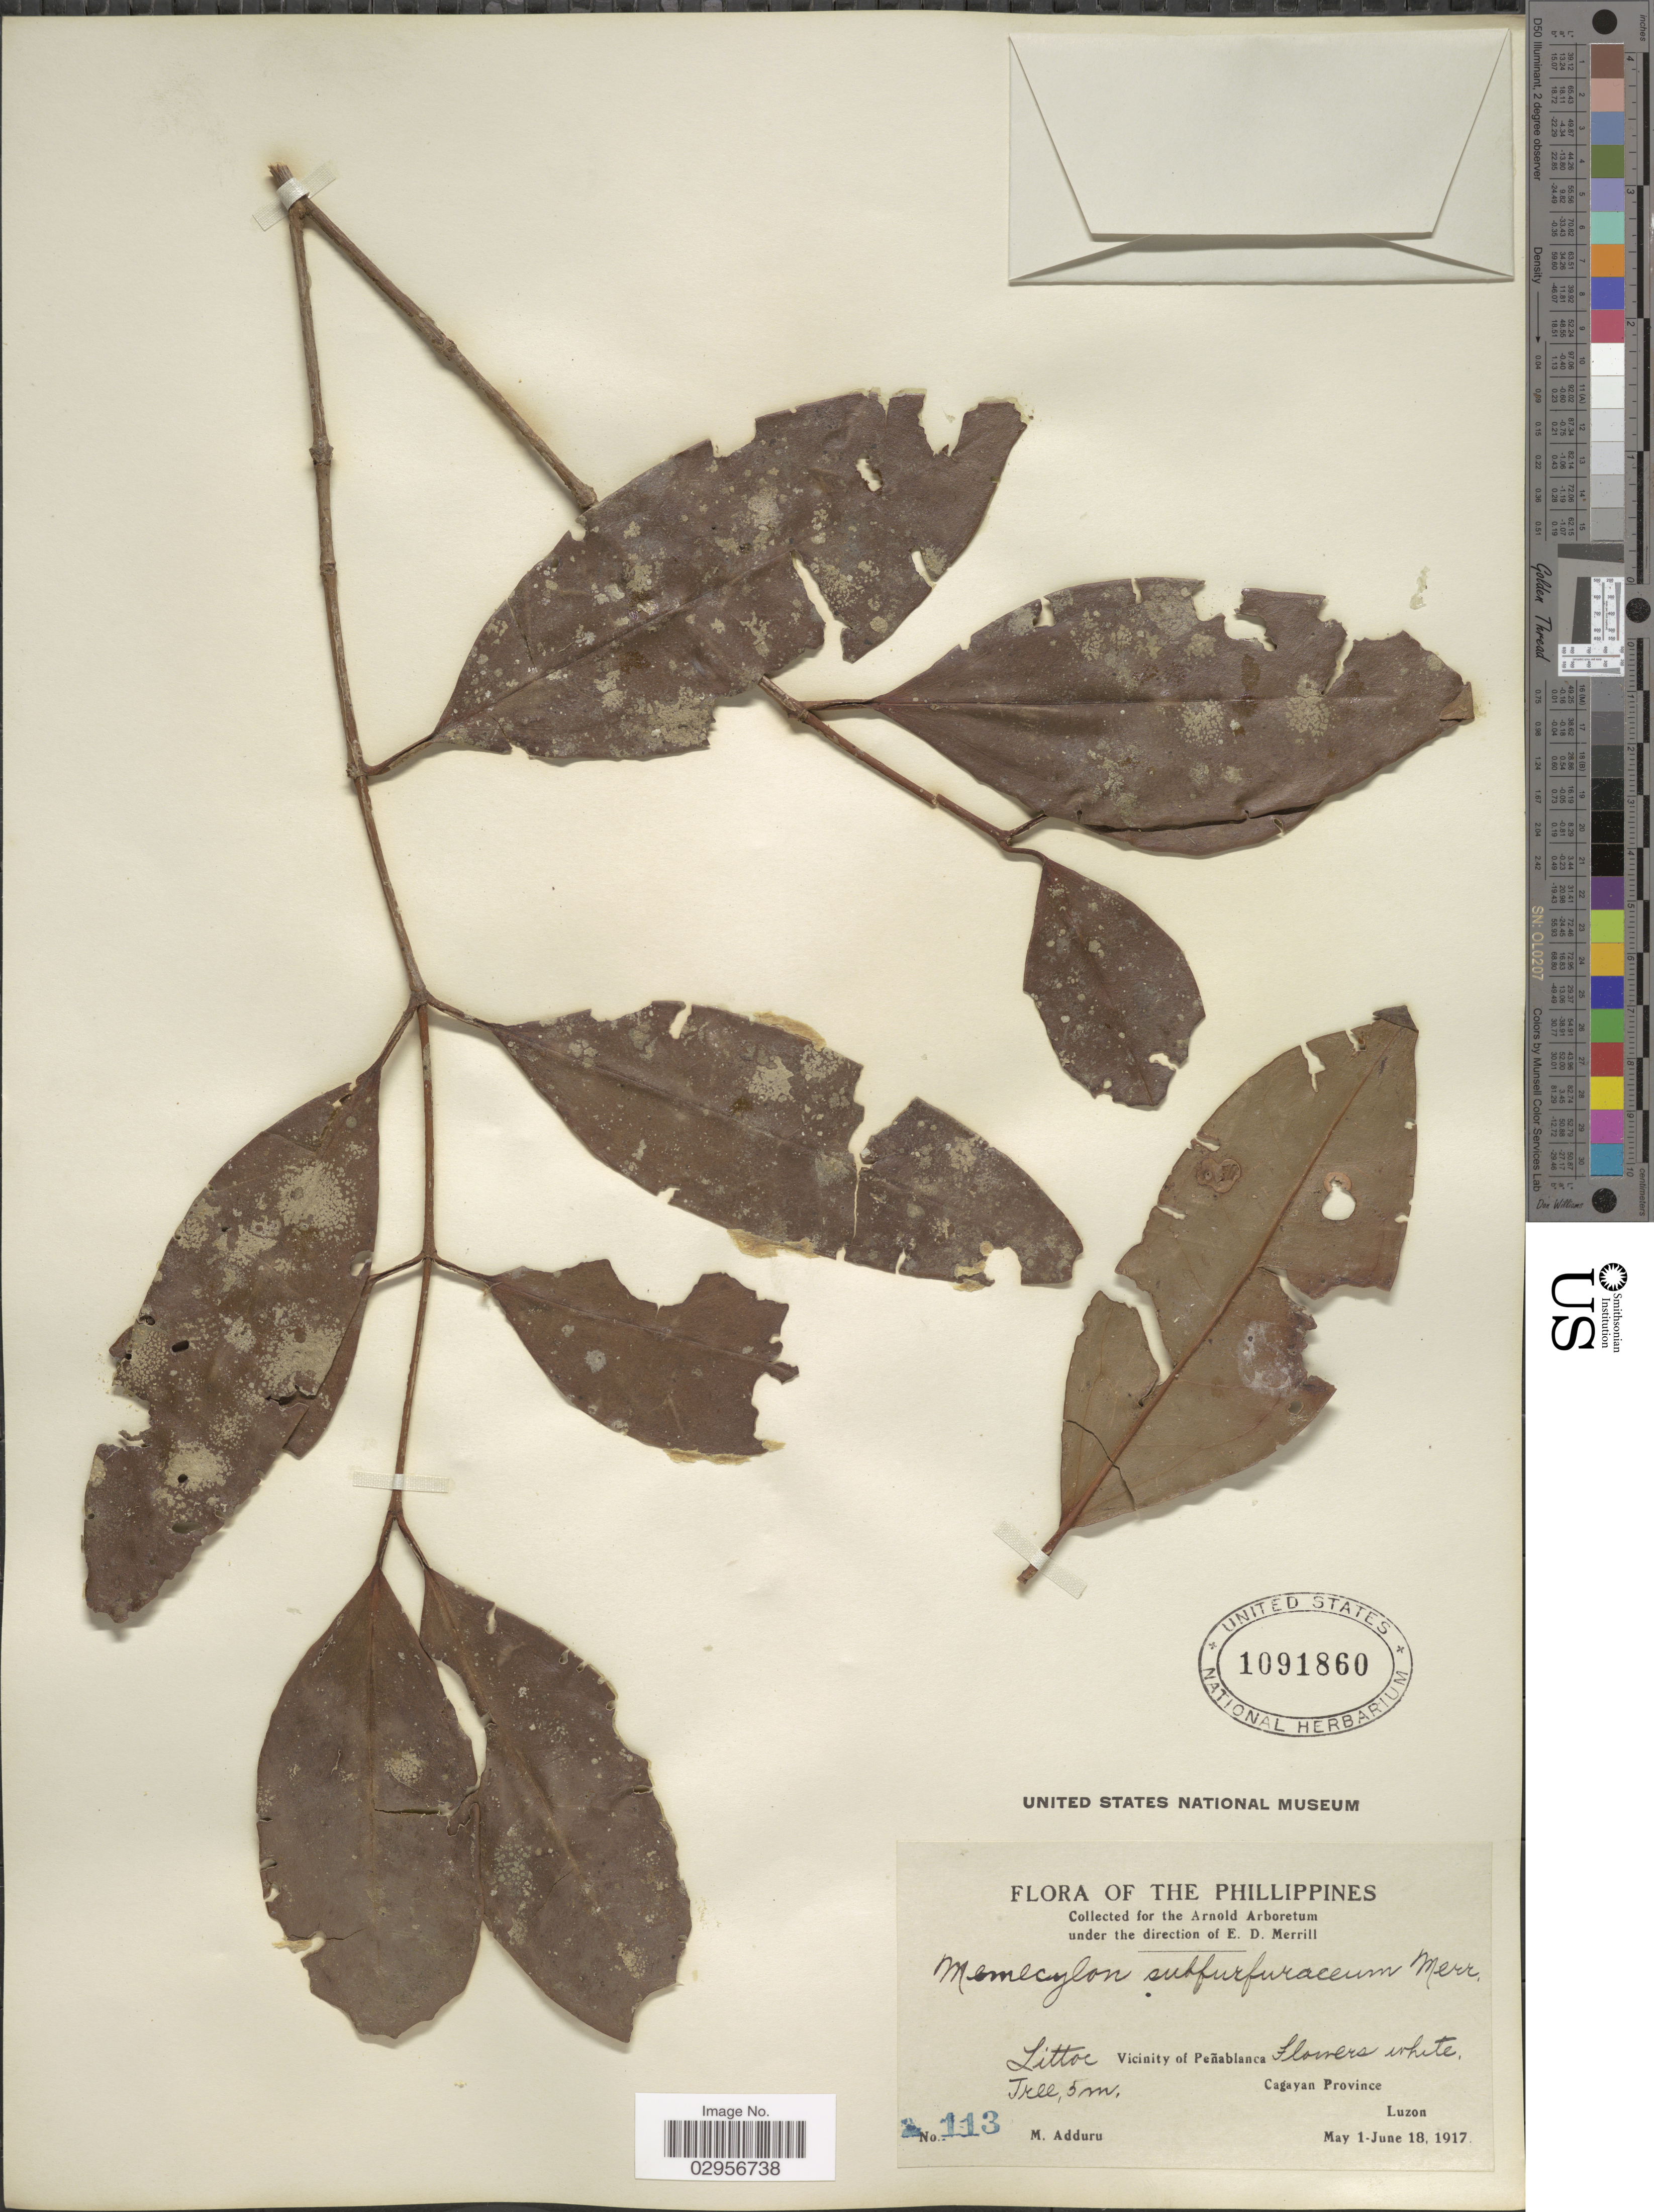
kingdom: Plantae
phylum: Tracheophyta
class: Magnoliopsida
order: Myrtales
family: Melastomataceae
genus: Memecylon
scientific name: Memecylon subfurfuraceum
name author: Merr.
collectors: M. Adduru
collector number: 113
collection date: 1917-05-01/1917-06-18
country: Philippines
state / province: Cagayan Valley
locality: Littoc, Vicinity of Peñablanca, Cagayan Province, Luzon.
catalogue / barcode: US 1091860